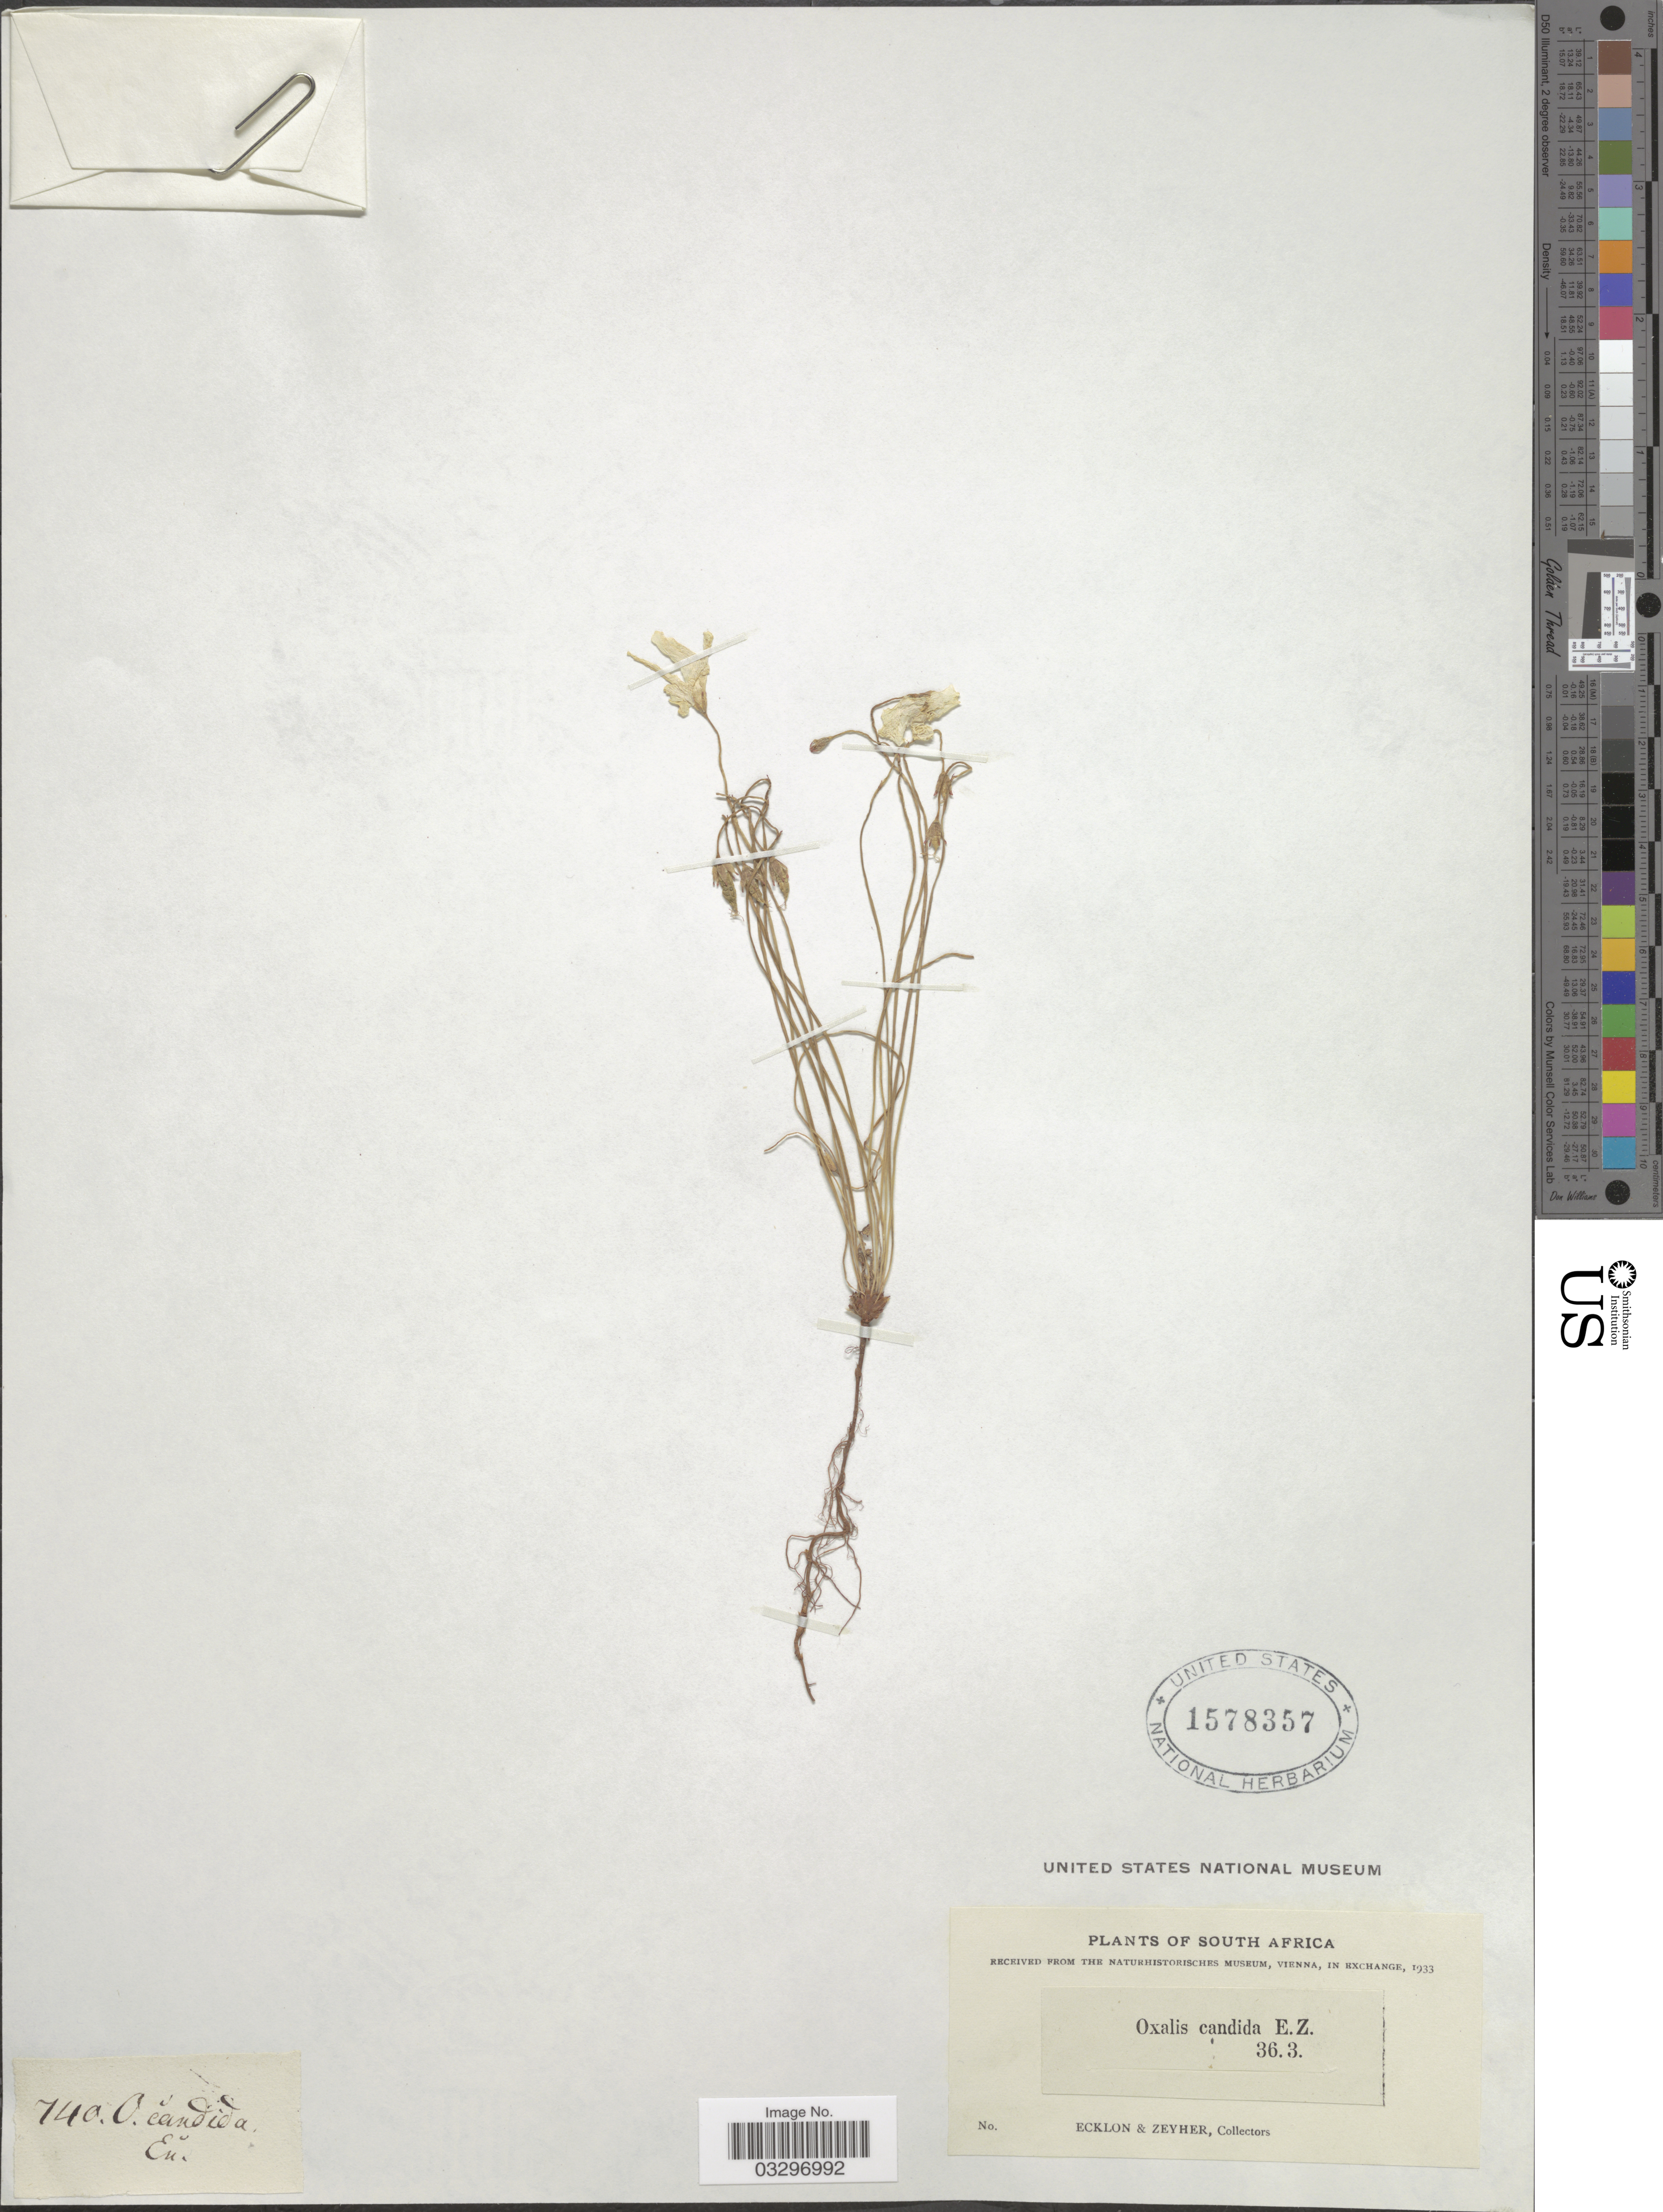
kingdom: Plantae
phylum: Tracheophyta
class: Magnoliopsida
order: Oxalidales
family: Oxalidaceae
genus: Oxalis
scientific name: Oxalis candida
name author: Eckl. & Zeyh.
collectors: -. Ecklon & -. Zeyher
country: South Africa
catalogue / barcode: US 1578357